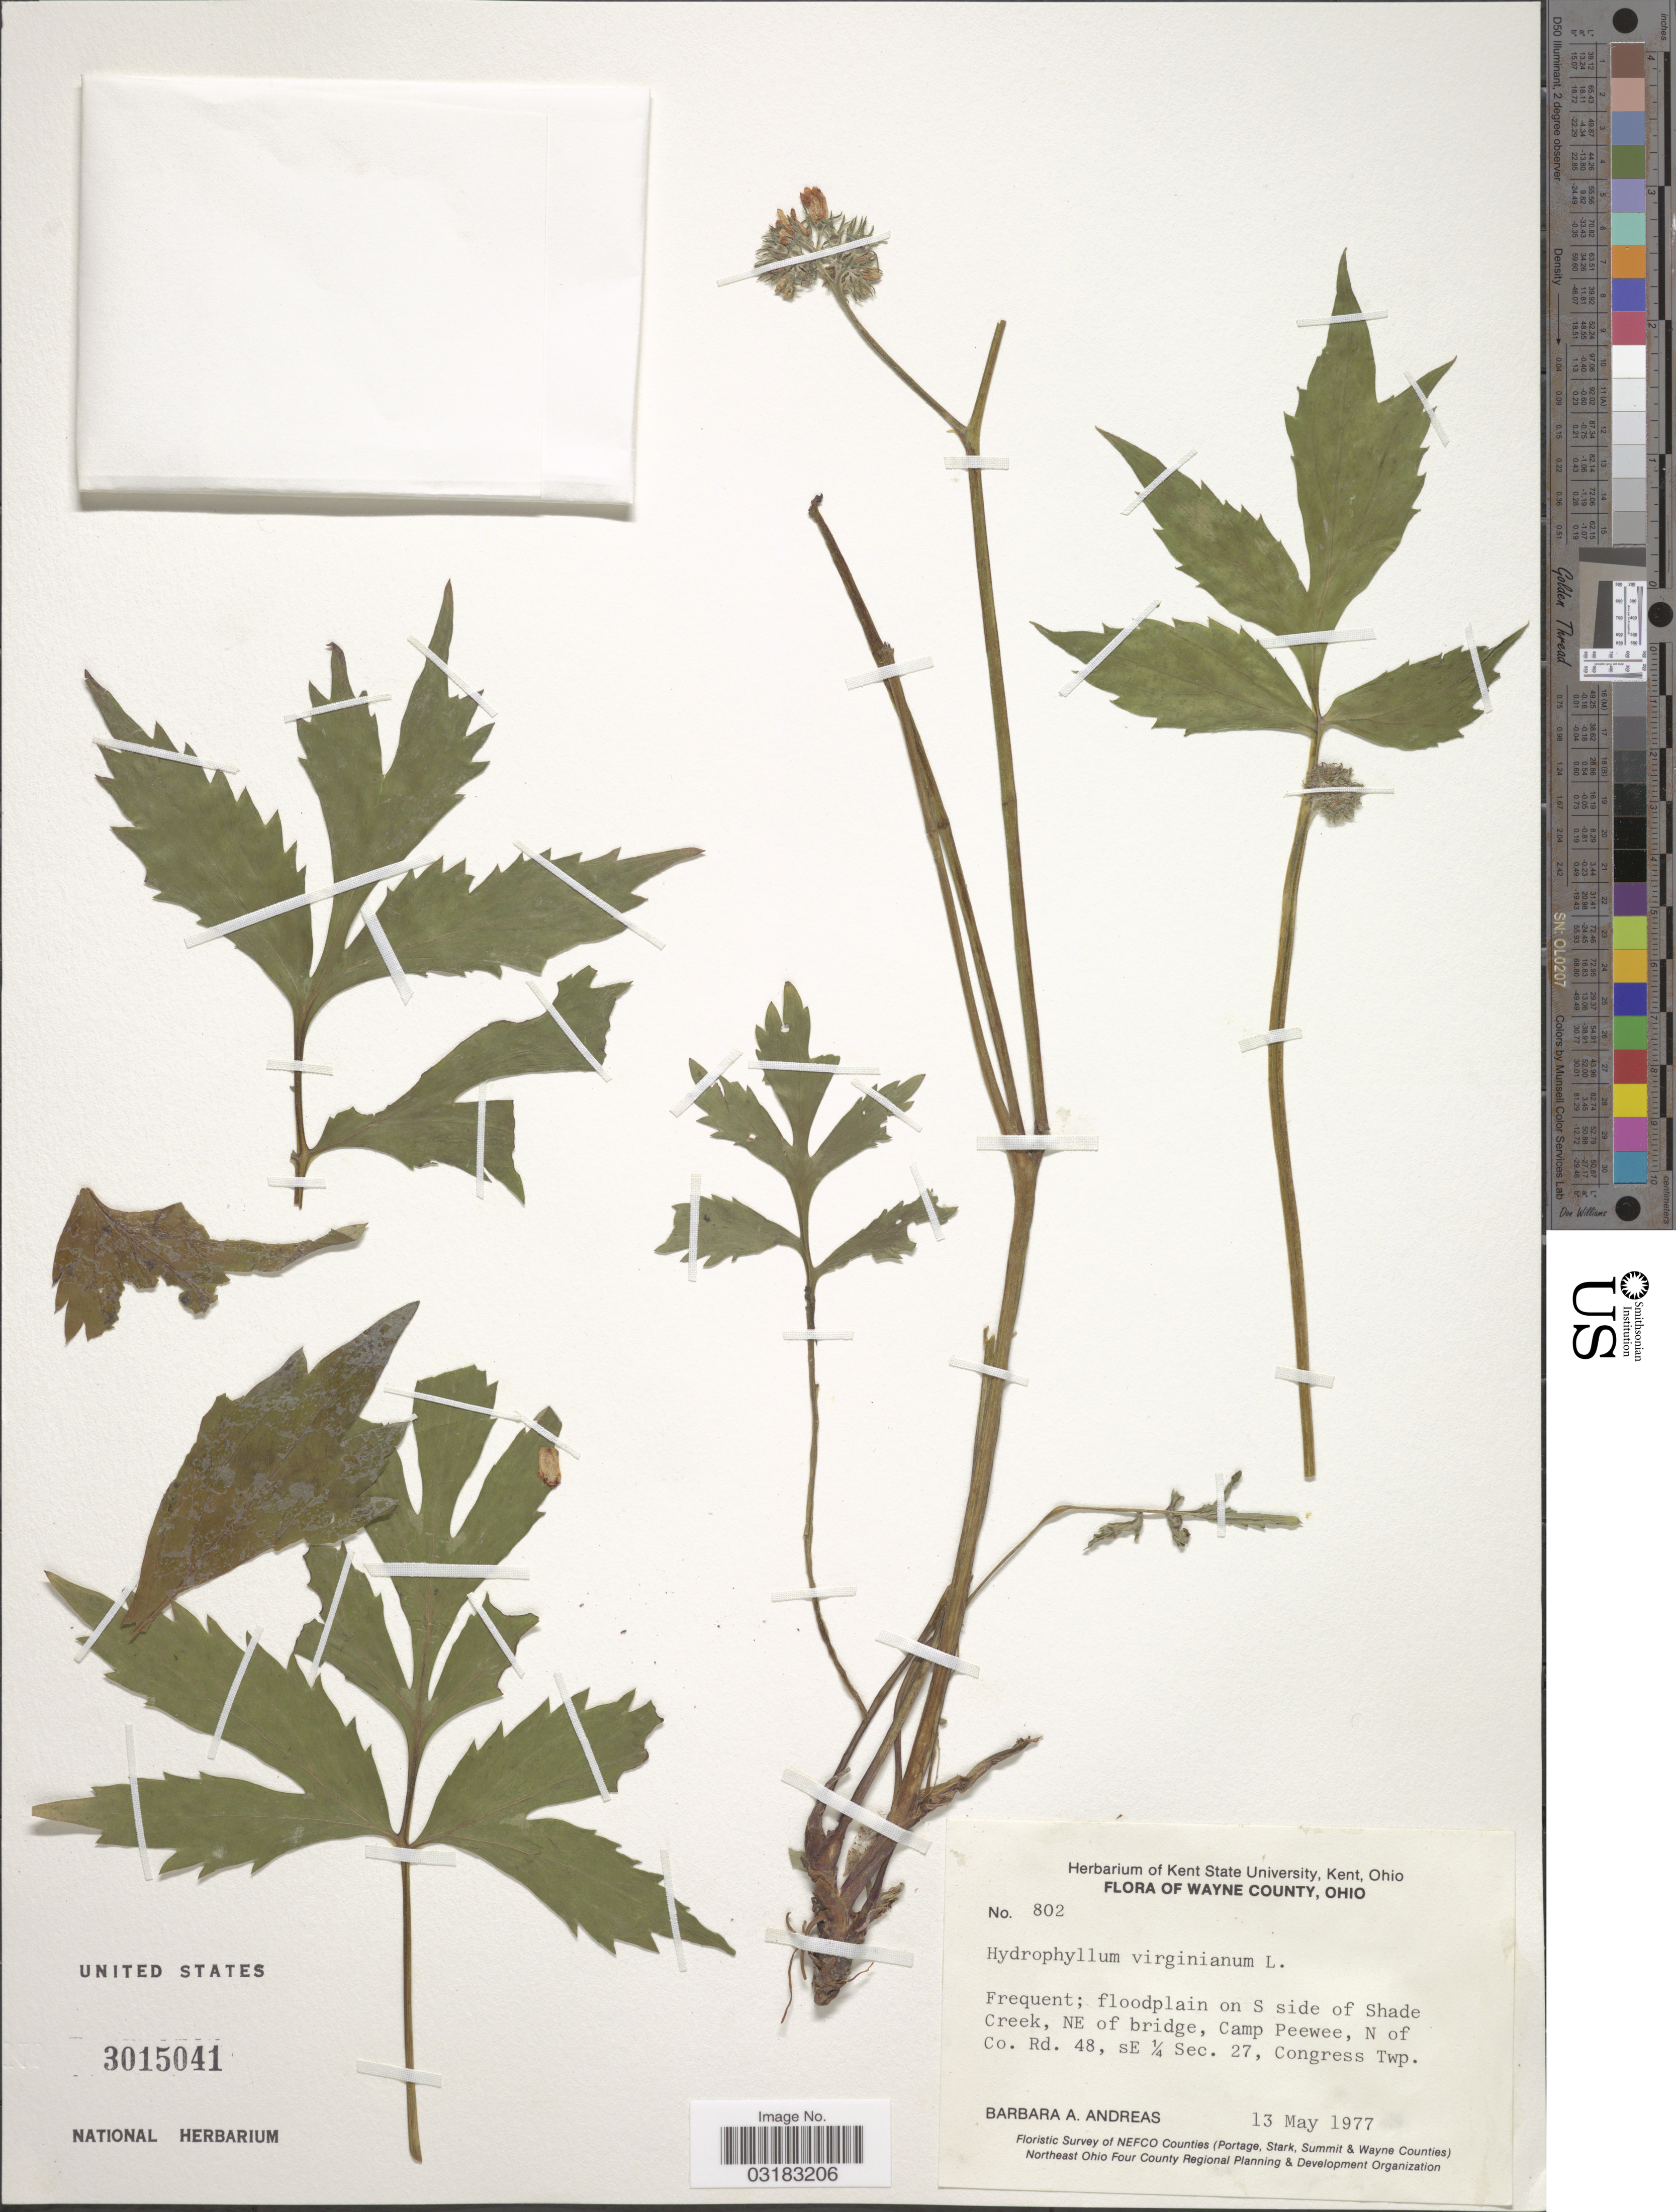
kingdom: Plantae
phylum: Tracheophyta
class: Magnoliopsida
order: Boraginales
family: Hydrophyllaceae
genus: Hydrophyllum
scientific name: Hydrophyllum virginianum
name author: L.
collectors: B. A. Andreas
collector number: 802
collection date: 1977-05-13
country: United States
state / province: Ohio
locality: Wayne County. Frequent; floodplain on S side of Shade Creek, NE of bridge, Camp Peewee, N of Co. Rd. 48, SE ¼ Sec. 27, Congress Twp.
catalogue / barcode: US 3015041